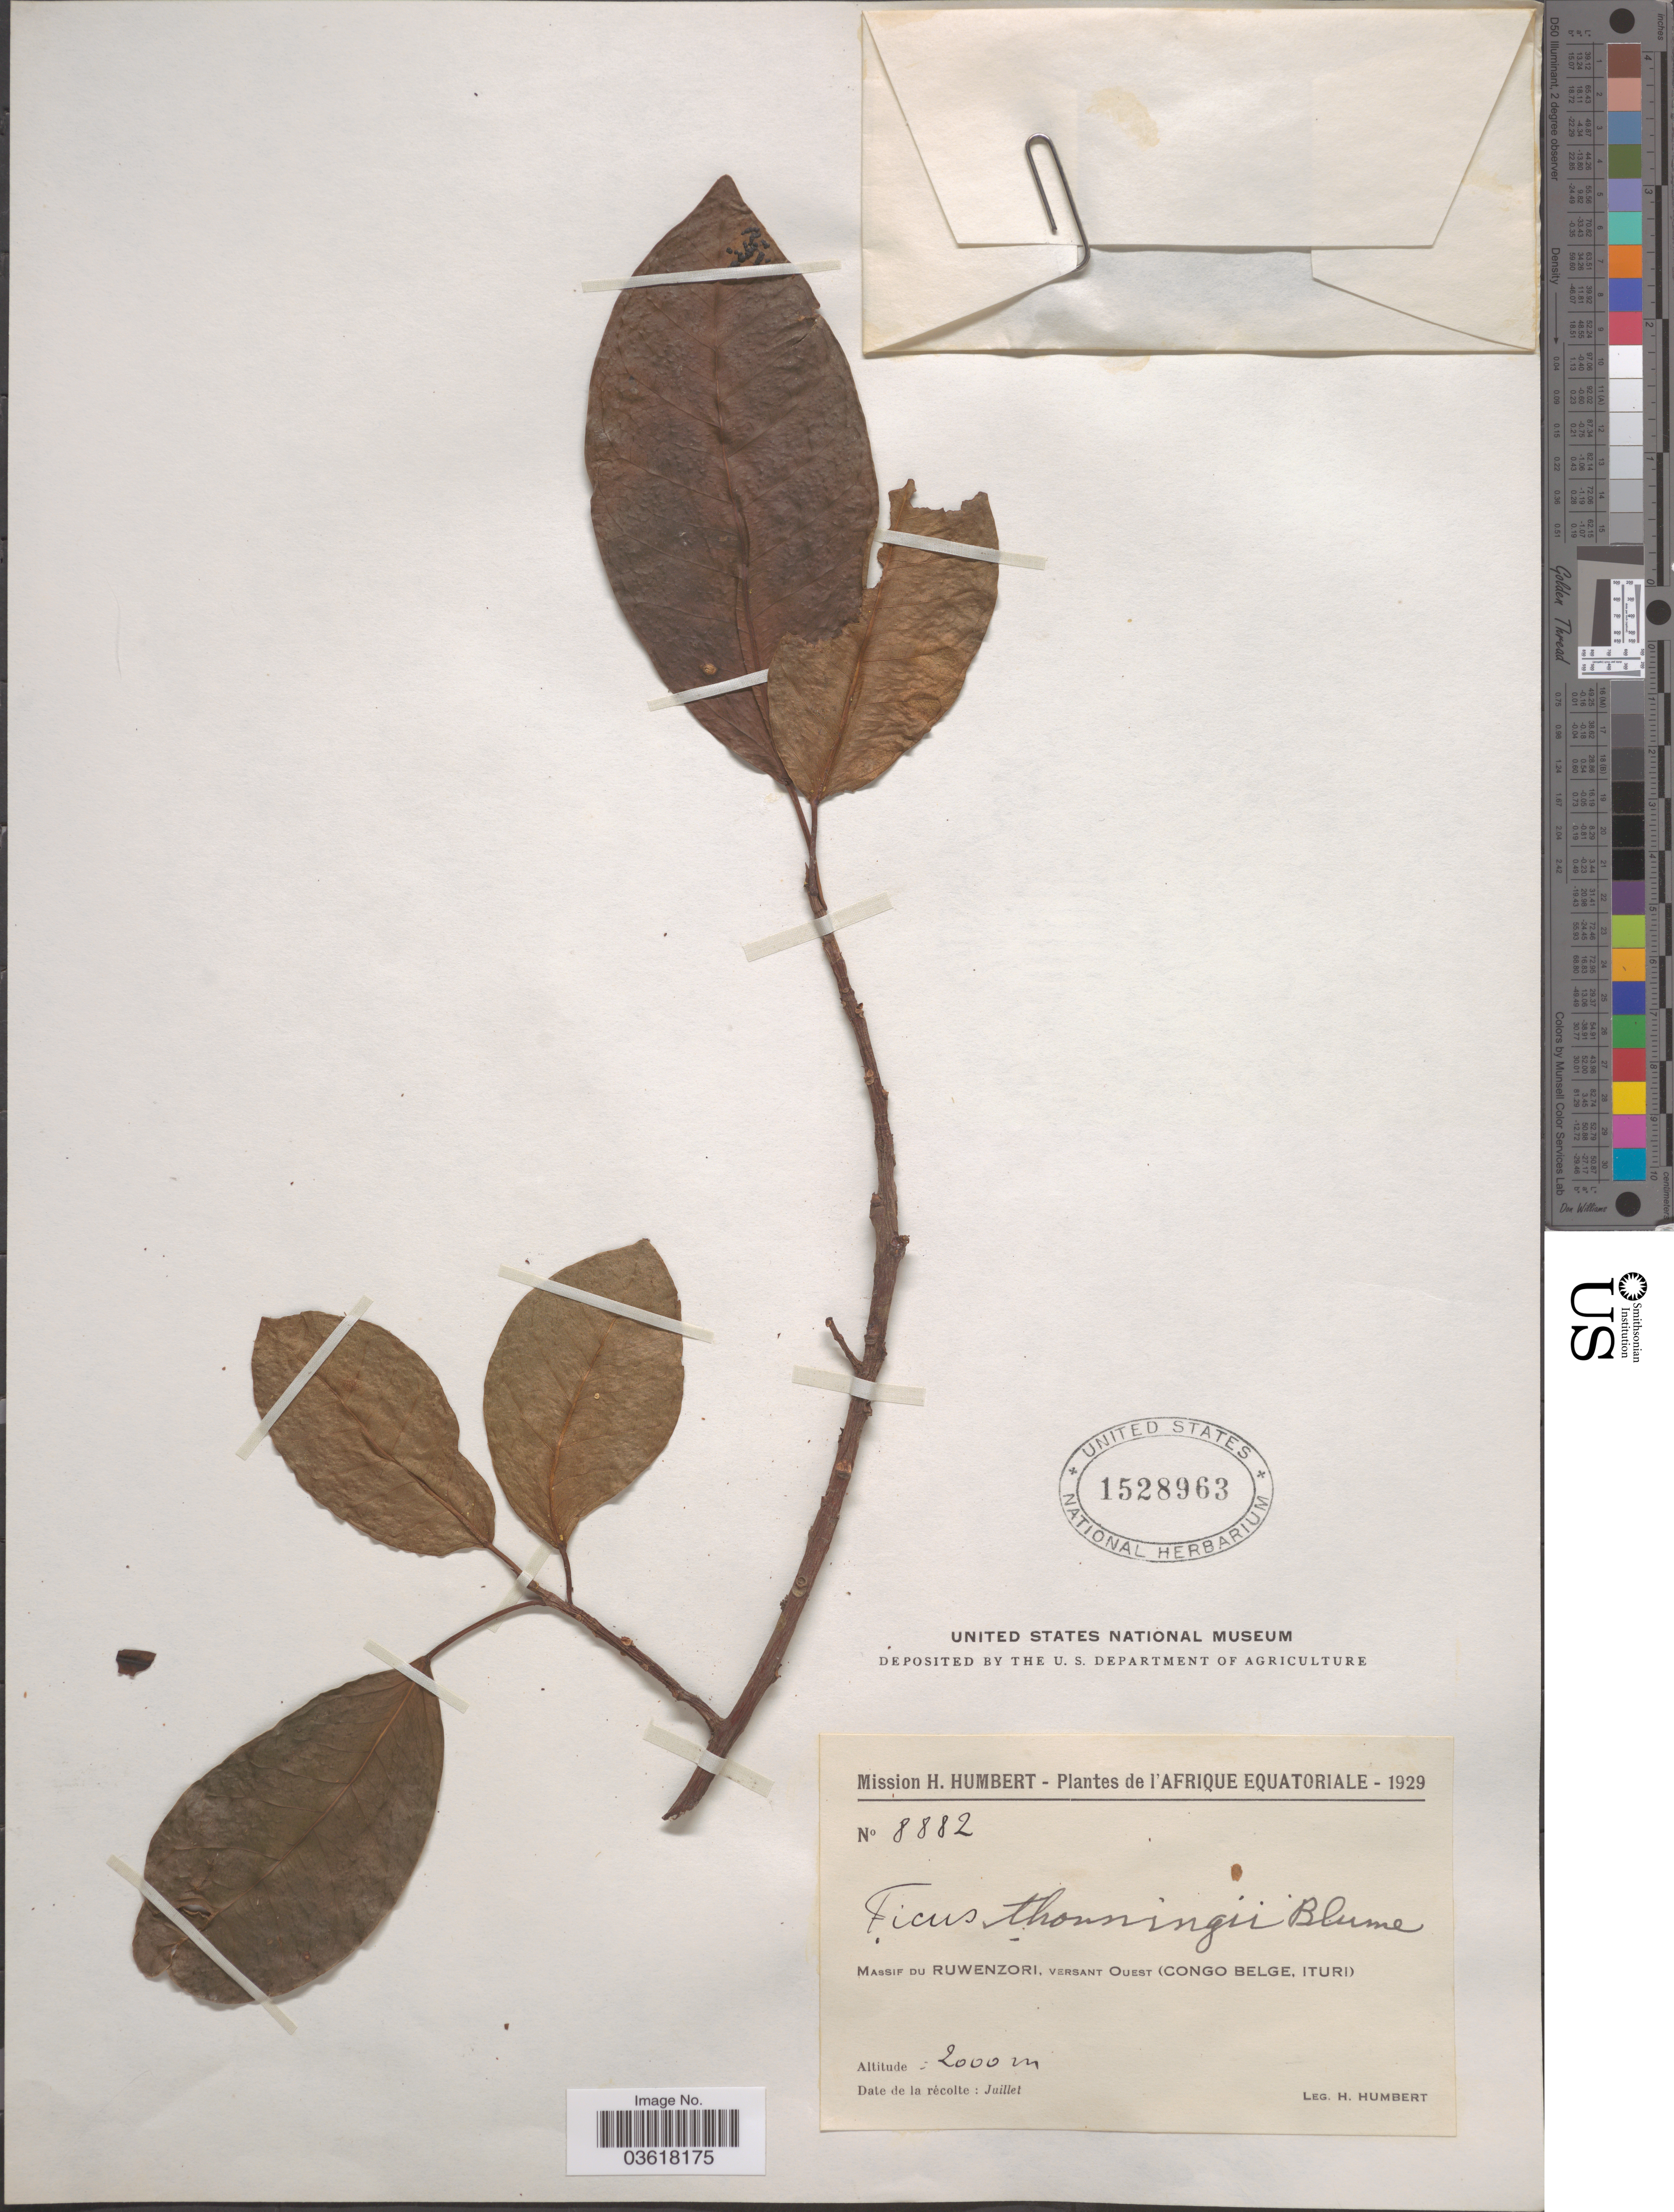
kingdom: Plantae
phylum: Tracheophyta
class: Magnoliopsida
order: Rosales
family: Moraceae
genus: Ficus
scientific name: Ficus thonningii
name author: Blume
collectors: H. Humbert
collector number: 8882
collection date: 1929-07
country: Congo, Democratic Republic of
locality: Afrique Equatoriale. Massif du Ruwenzori, versant Ouest (Congo Belge, Ituri).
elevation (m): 2000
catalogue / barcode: US 1528963